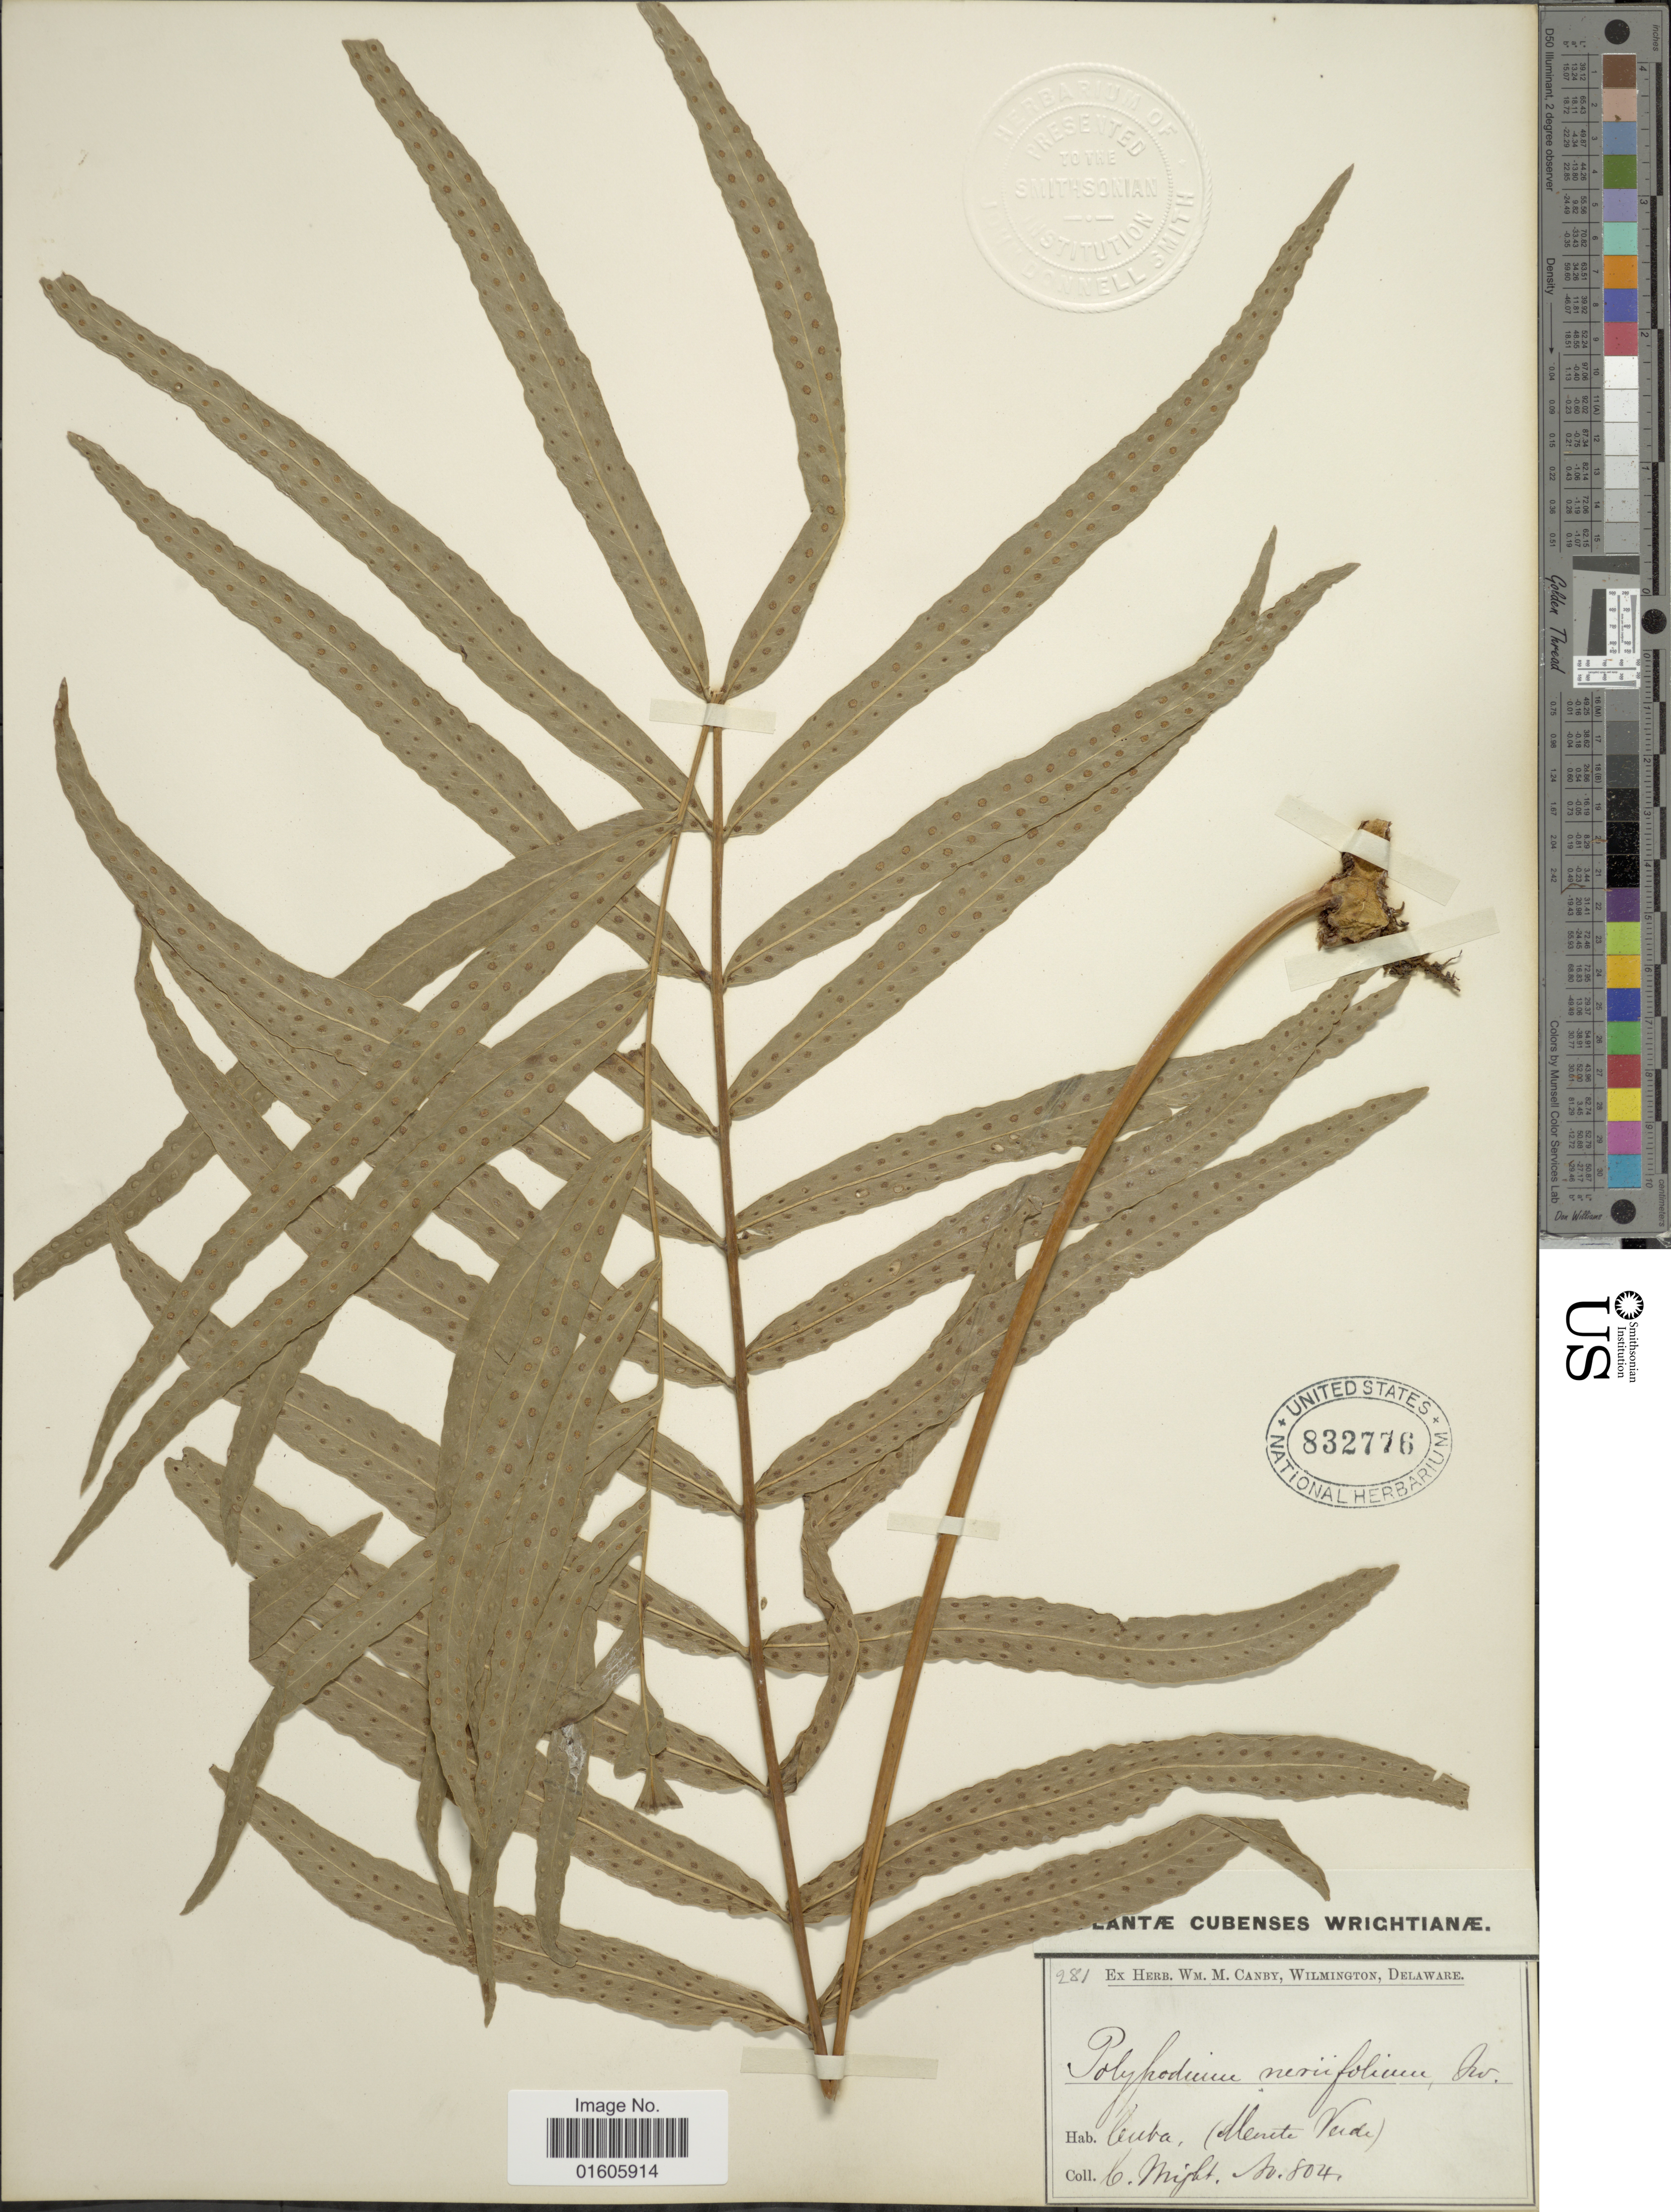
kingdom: Plantae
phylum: Tracheophyta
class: Polypodiopsida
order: Polypodiales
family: Polypodiaceae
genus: Serpocaulon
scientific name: Serpocaulon triseriale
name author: (Sw.) A.R. Sm.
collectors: C. Wright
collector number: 804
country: Cuba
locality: Cuba (Monte Verde).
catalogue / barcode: US 832776